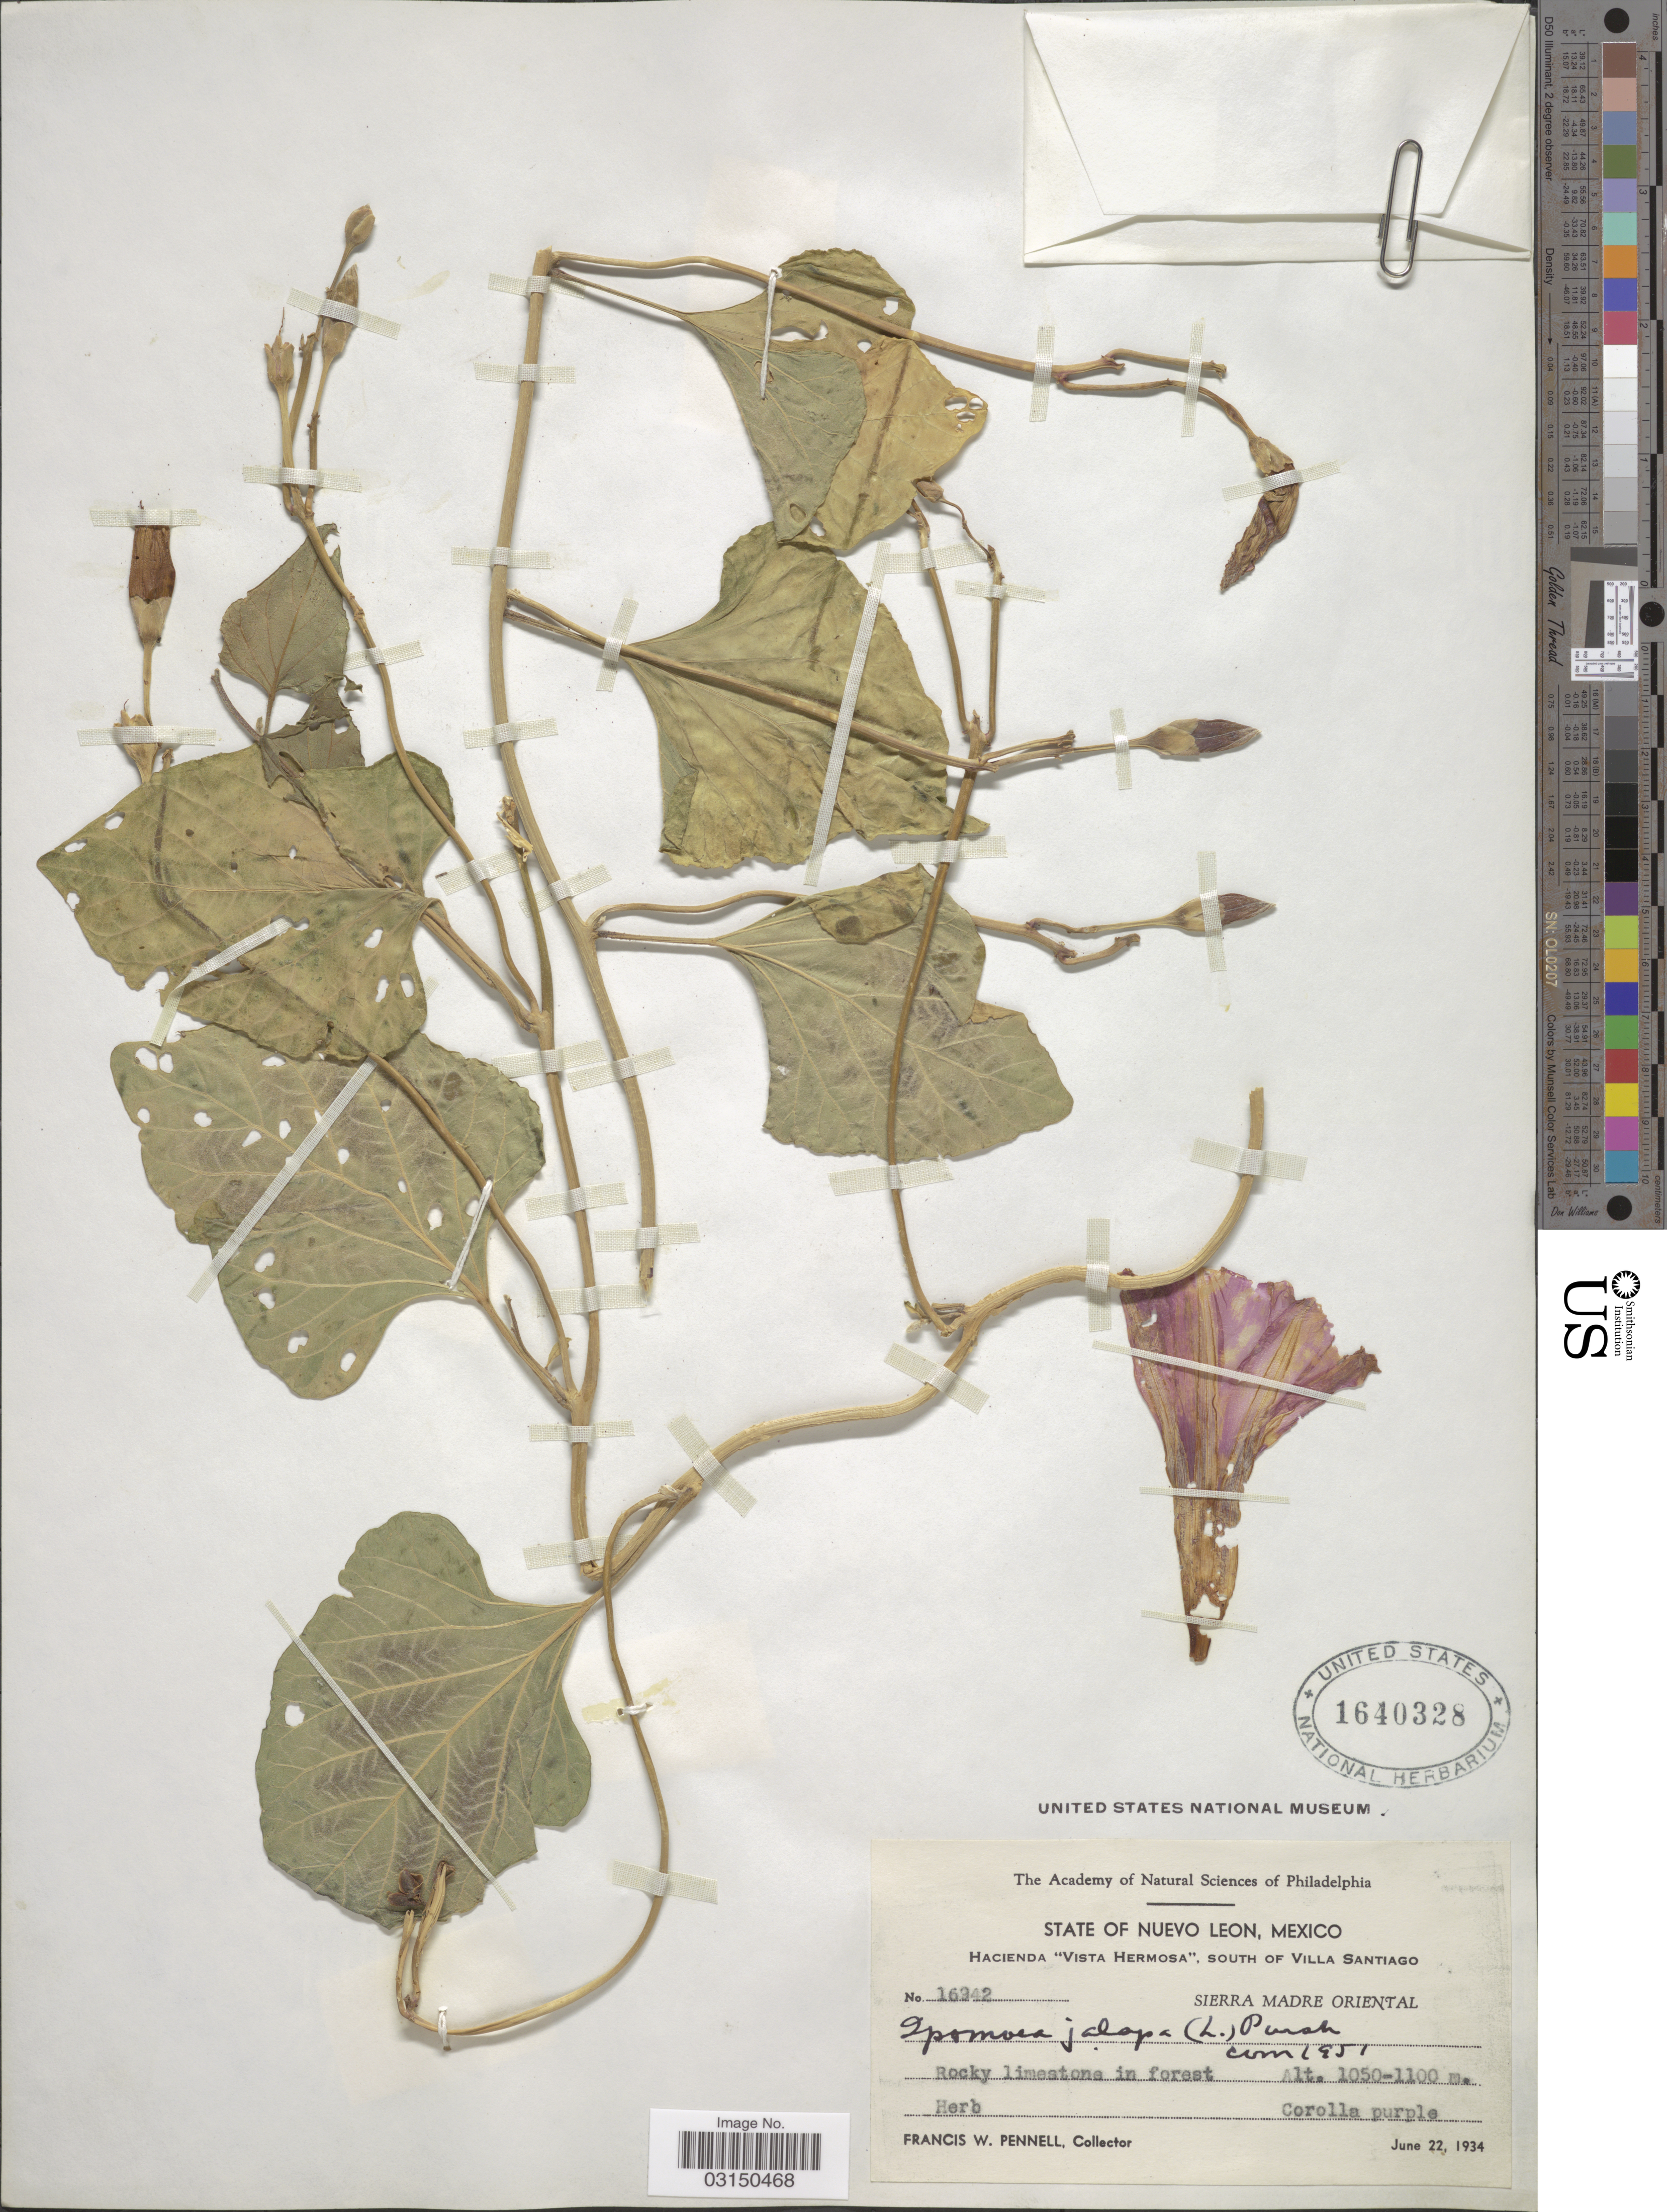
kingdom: Plantae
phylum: Tracheophyta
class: Magnoliopsida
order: Solanales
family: Convolvulaceae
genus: Ipomoea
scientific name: Ipomoea jalapa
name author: (L.) Pursh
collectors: F. W. Pennell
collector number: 16942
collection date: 1934-06-22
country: Mexico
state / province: Nuevo León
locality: State of Nuevo Leon. Hacienda "Vista Hermosa", south of Villa Santiago. Sierra Madre Oriental.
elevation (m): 1050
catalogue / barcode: US 1640328